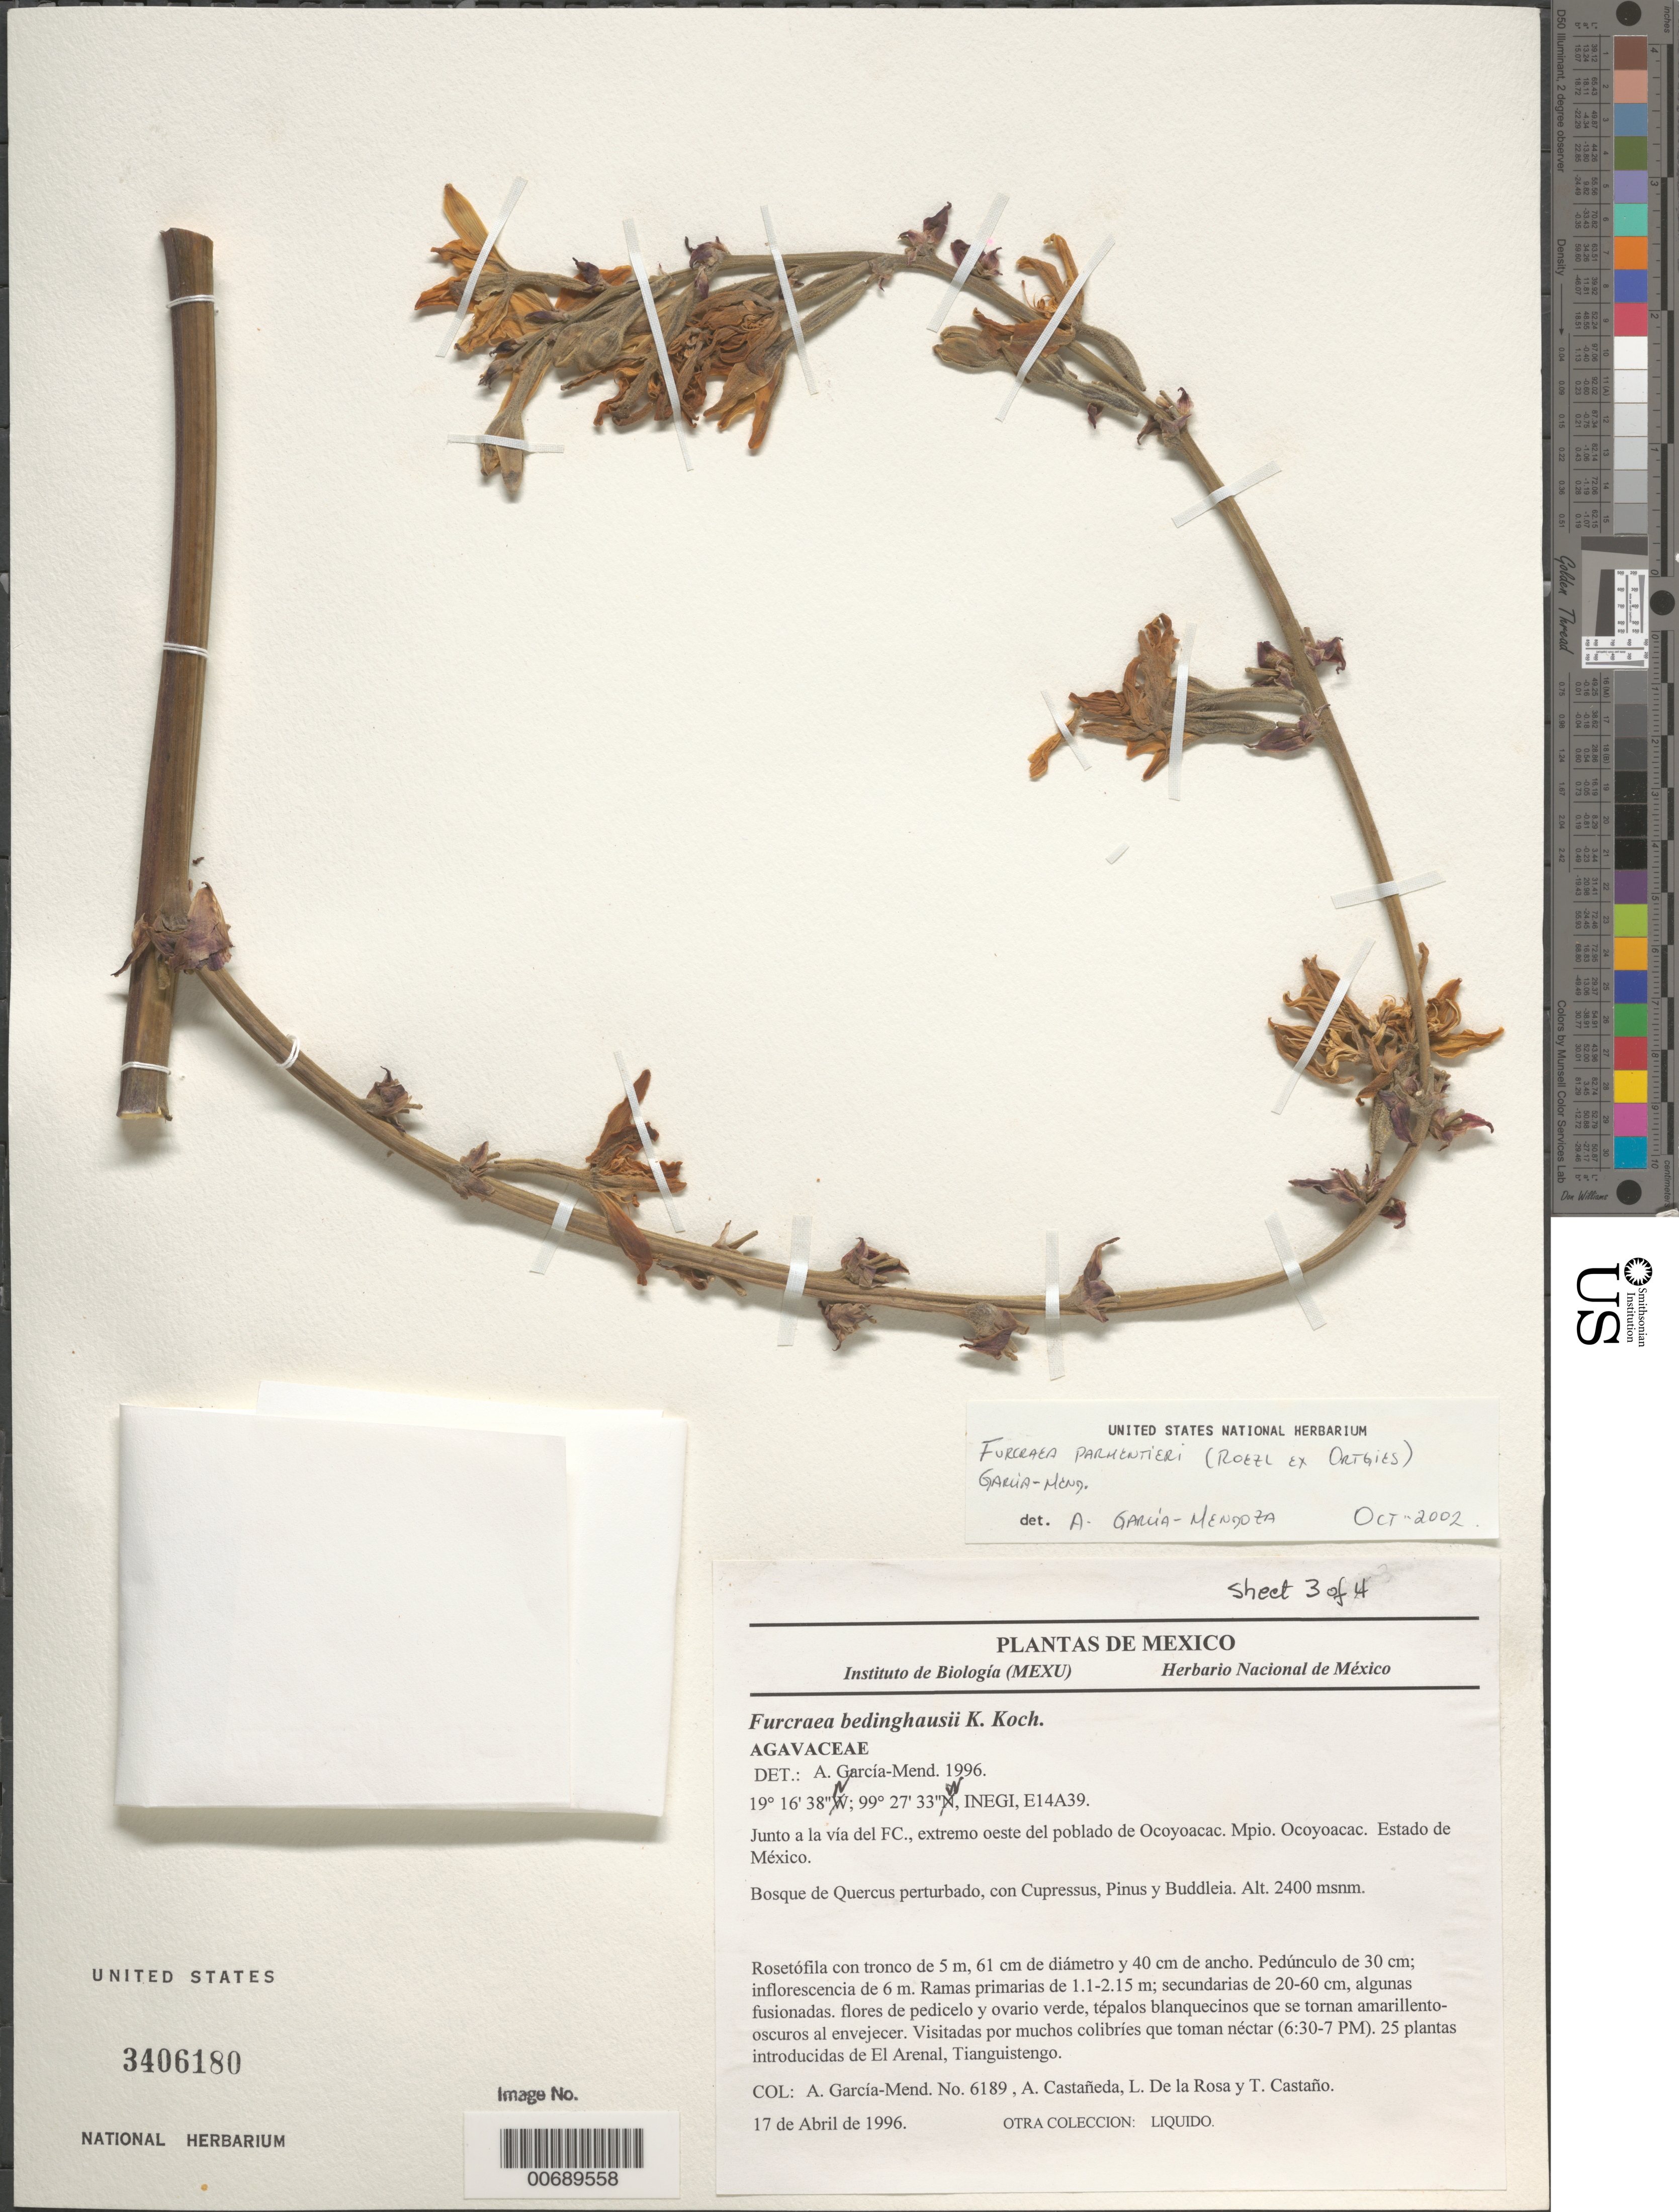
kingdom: Plantae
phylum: Tracheophyta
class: Liliopsida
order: Asparagales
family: Asparagaceae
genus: Furcraea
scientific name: Furcraea parmentieri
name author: (Roezl) García-Mend.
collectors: A. García-Mendoza, A. Castañeda, L. de la Rosa & T. Castano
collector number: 6189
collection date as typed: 17 Apr 1996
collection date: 1996-04-17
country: Mexico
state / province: México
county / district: Ocoyoacac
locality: Ocoyoacac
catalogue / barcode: US 3406180